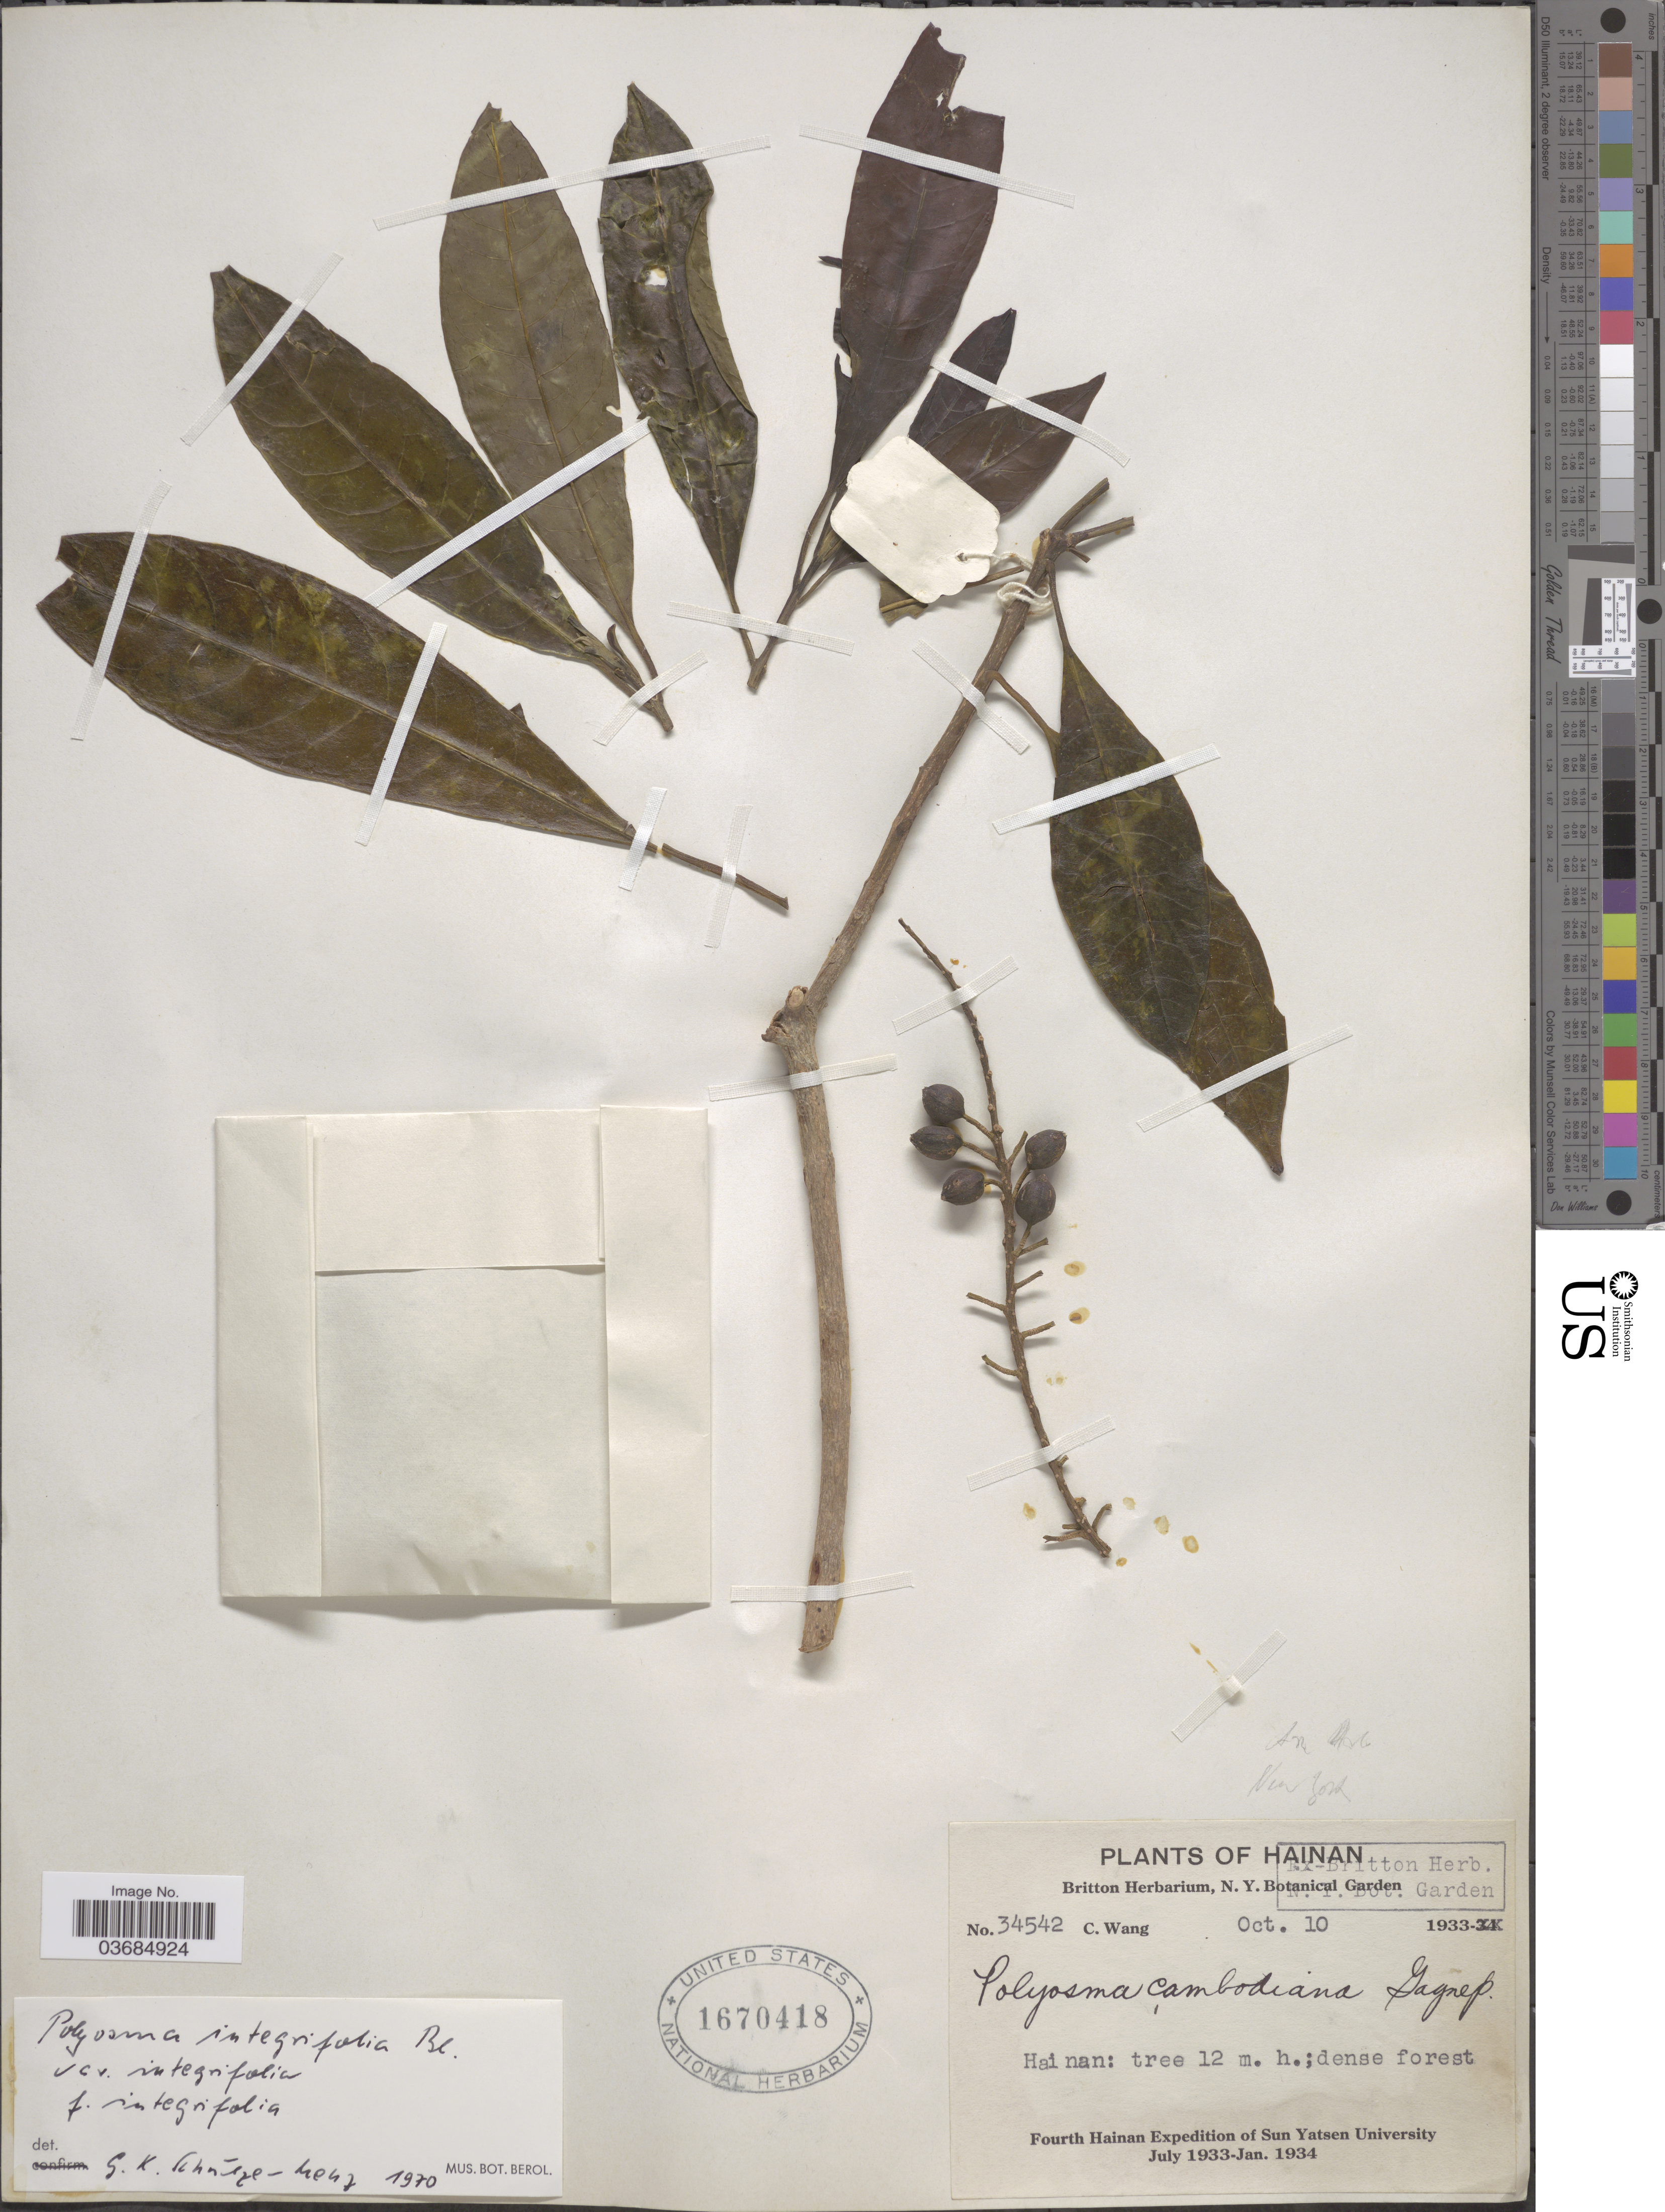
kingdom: Plantae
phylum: Tracheophyta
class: Magnoliopsida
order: Escalloniales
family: Escalloniaceae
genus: Polyosma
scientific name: Polyosma integrifolia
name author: Blume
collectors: C. Wang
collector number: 34542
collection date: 1933-10-10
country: China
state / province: Hainan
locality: Fourth Hainan Expedition of Sun Yatsen University July 1933-Jan. 1934.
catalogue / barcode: US 1670418